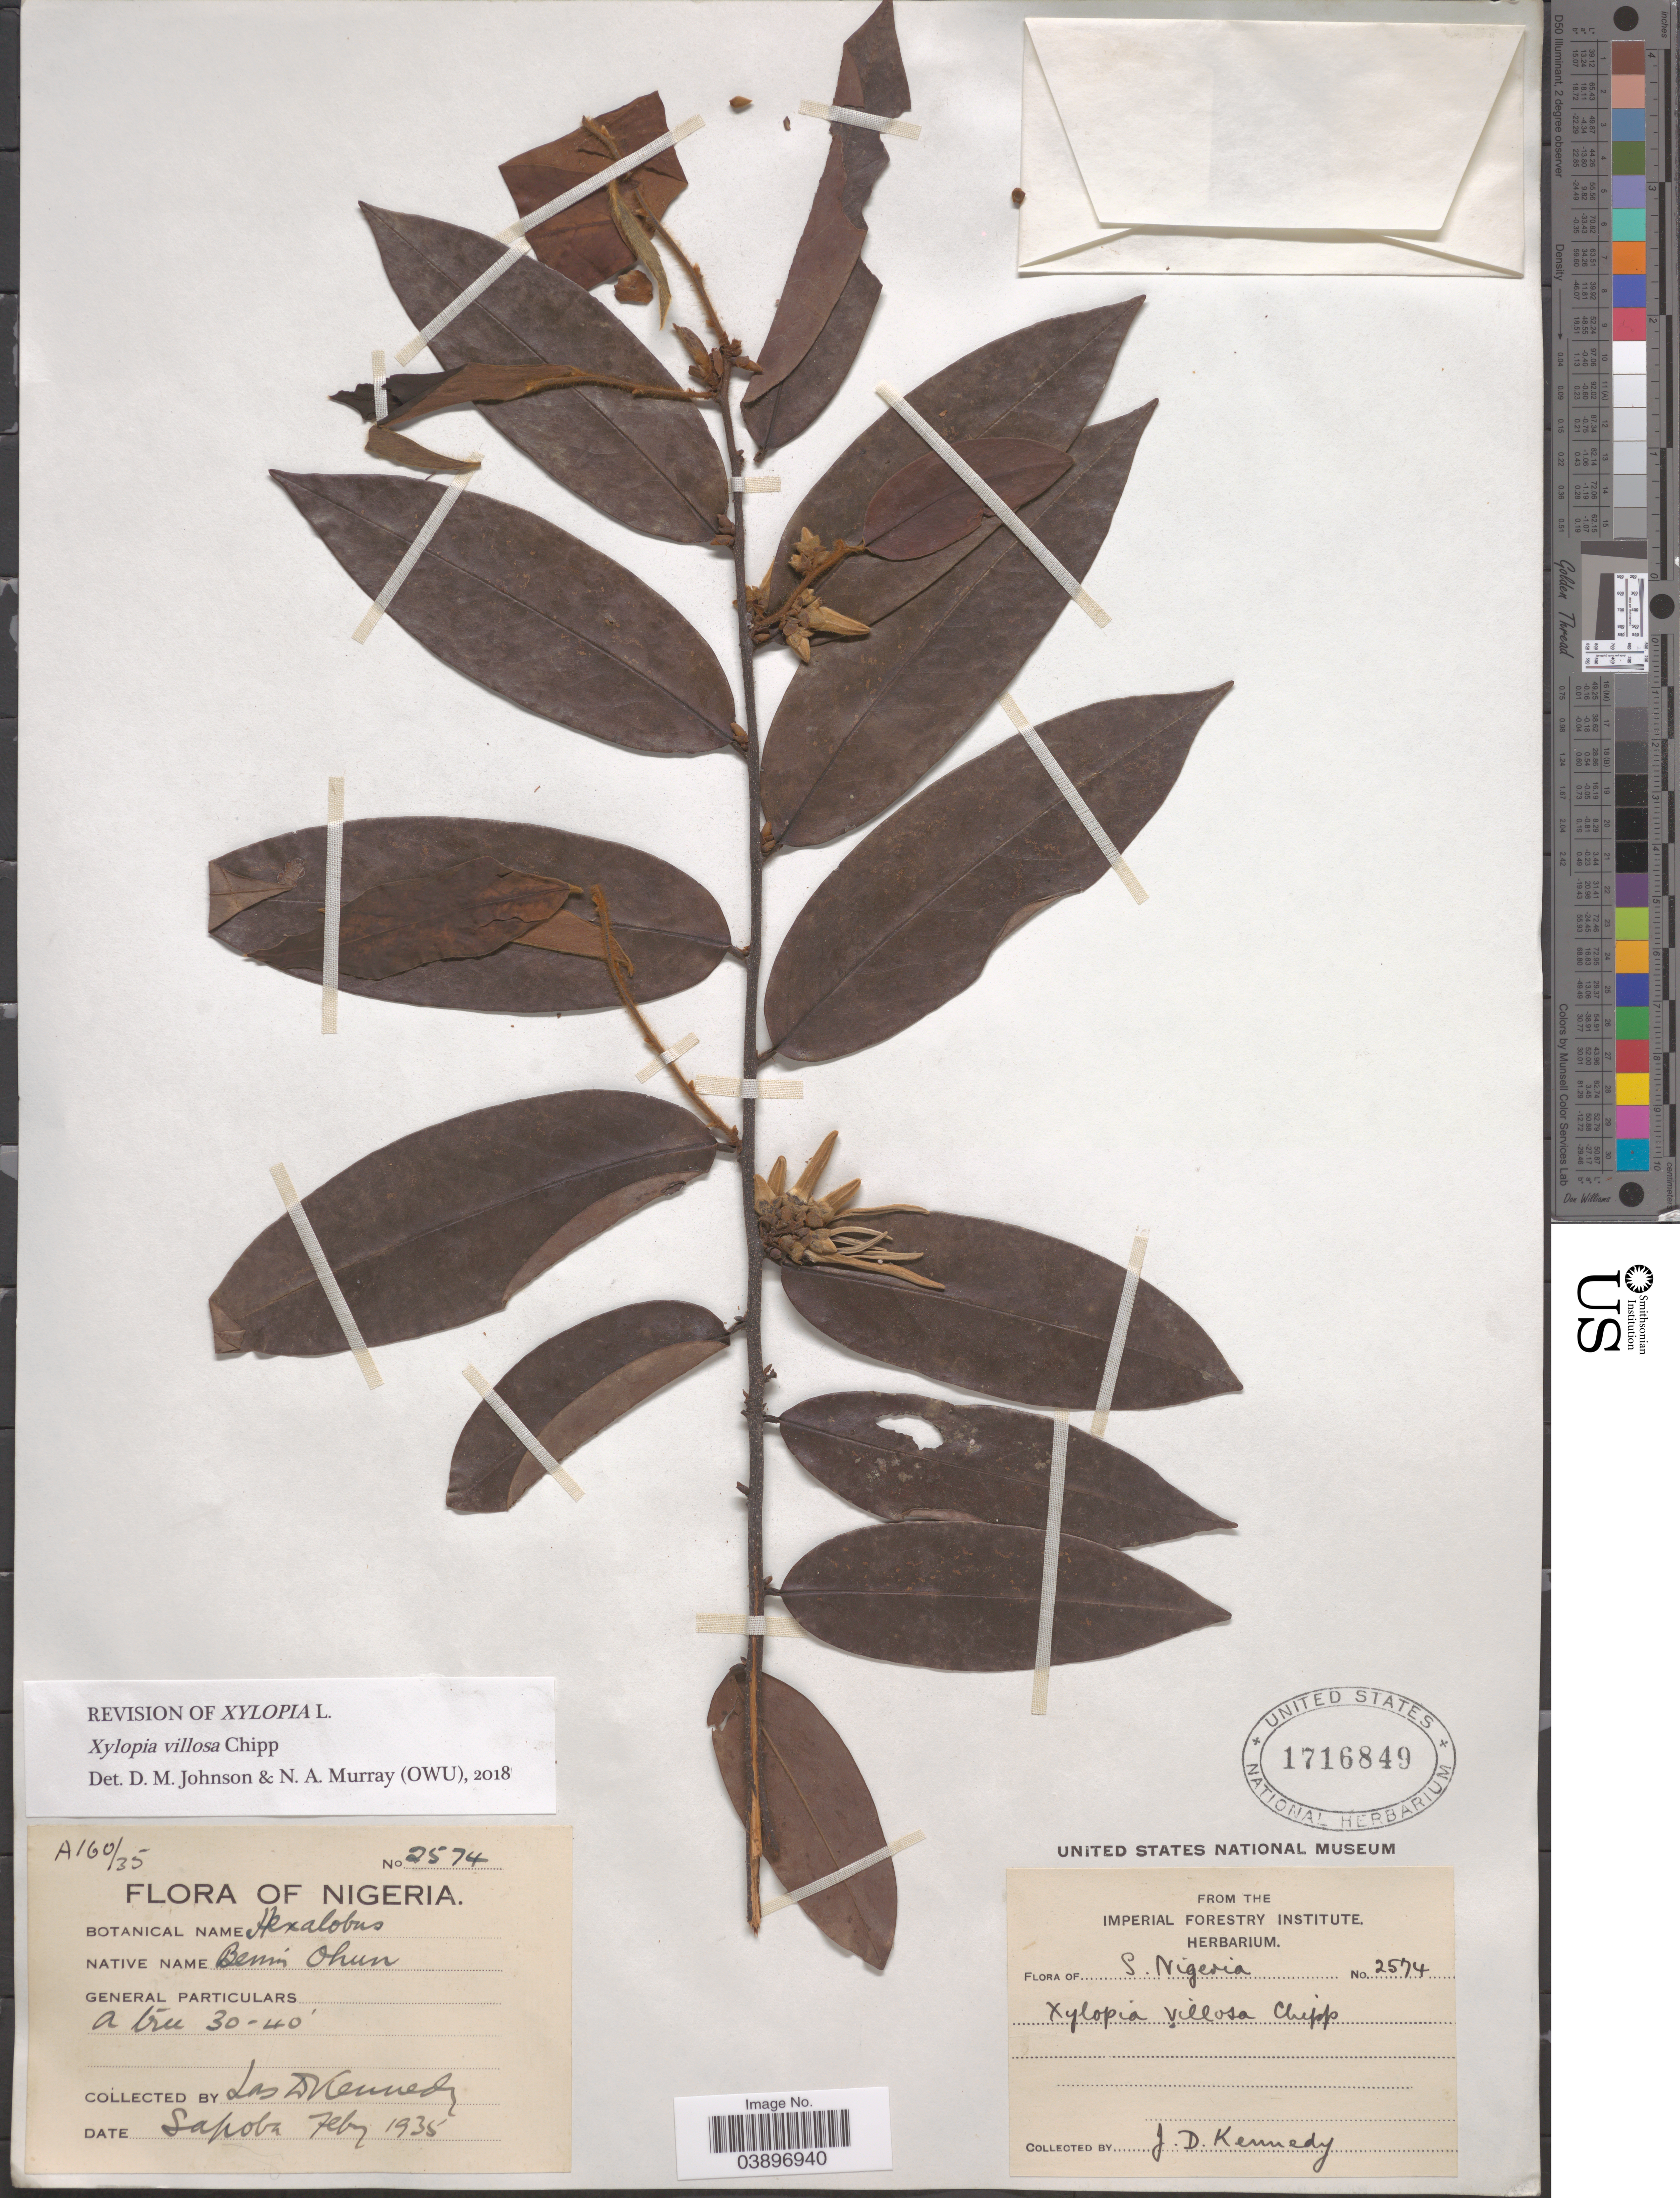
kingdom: Plantae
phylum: Tracheophyta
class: Magnoliopsida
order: Magnoliales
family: Annonaceae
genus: Xylopia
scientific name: Xylopia villosa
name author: Chipp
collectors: J. D. Kennedy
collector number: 2574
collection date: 1935-02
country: Nigeria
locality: S. Nigeria.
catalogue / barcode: US 1716849